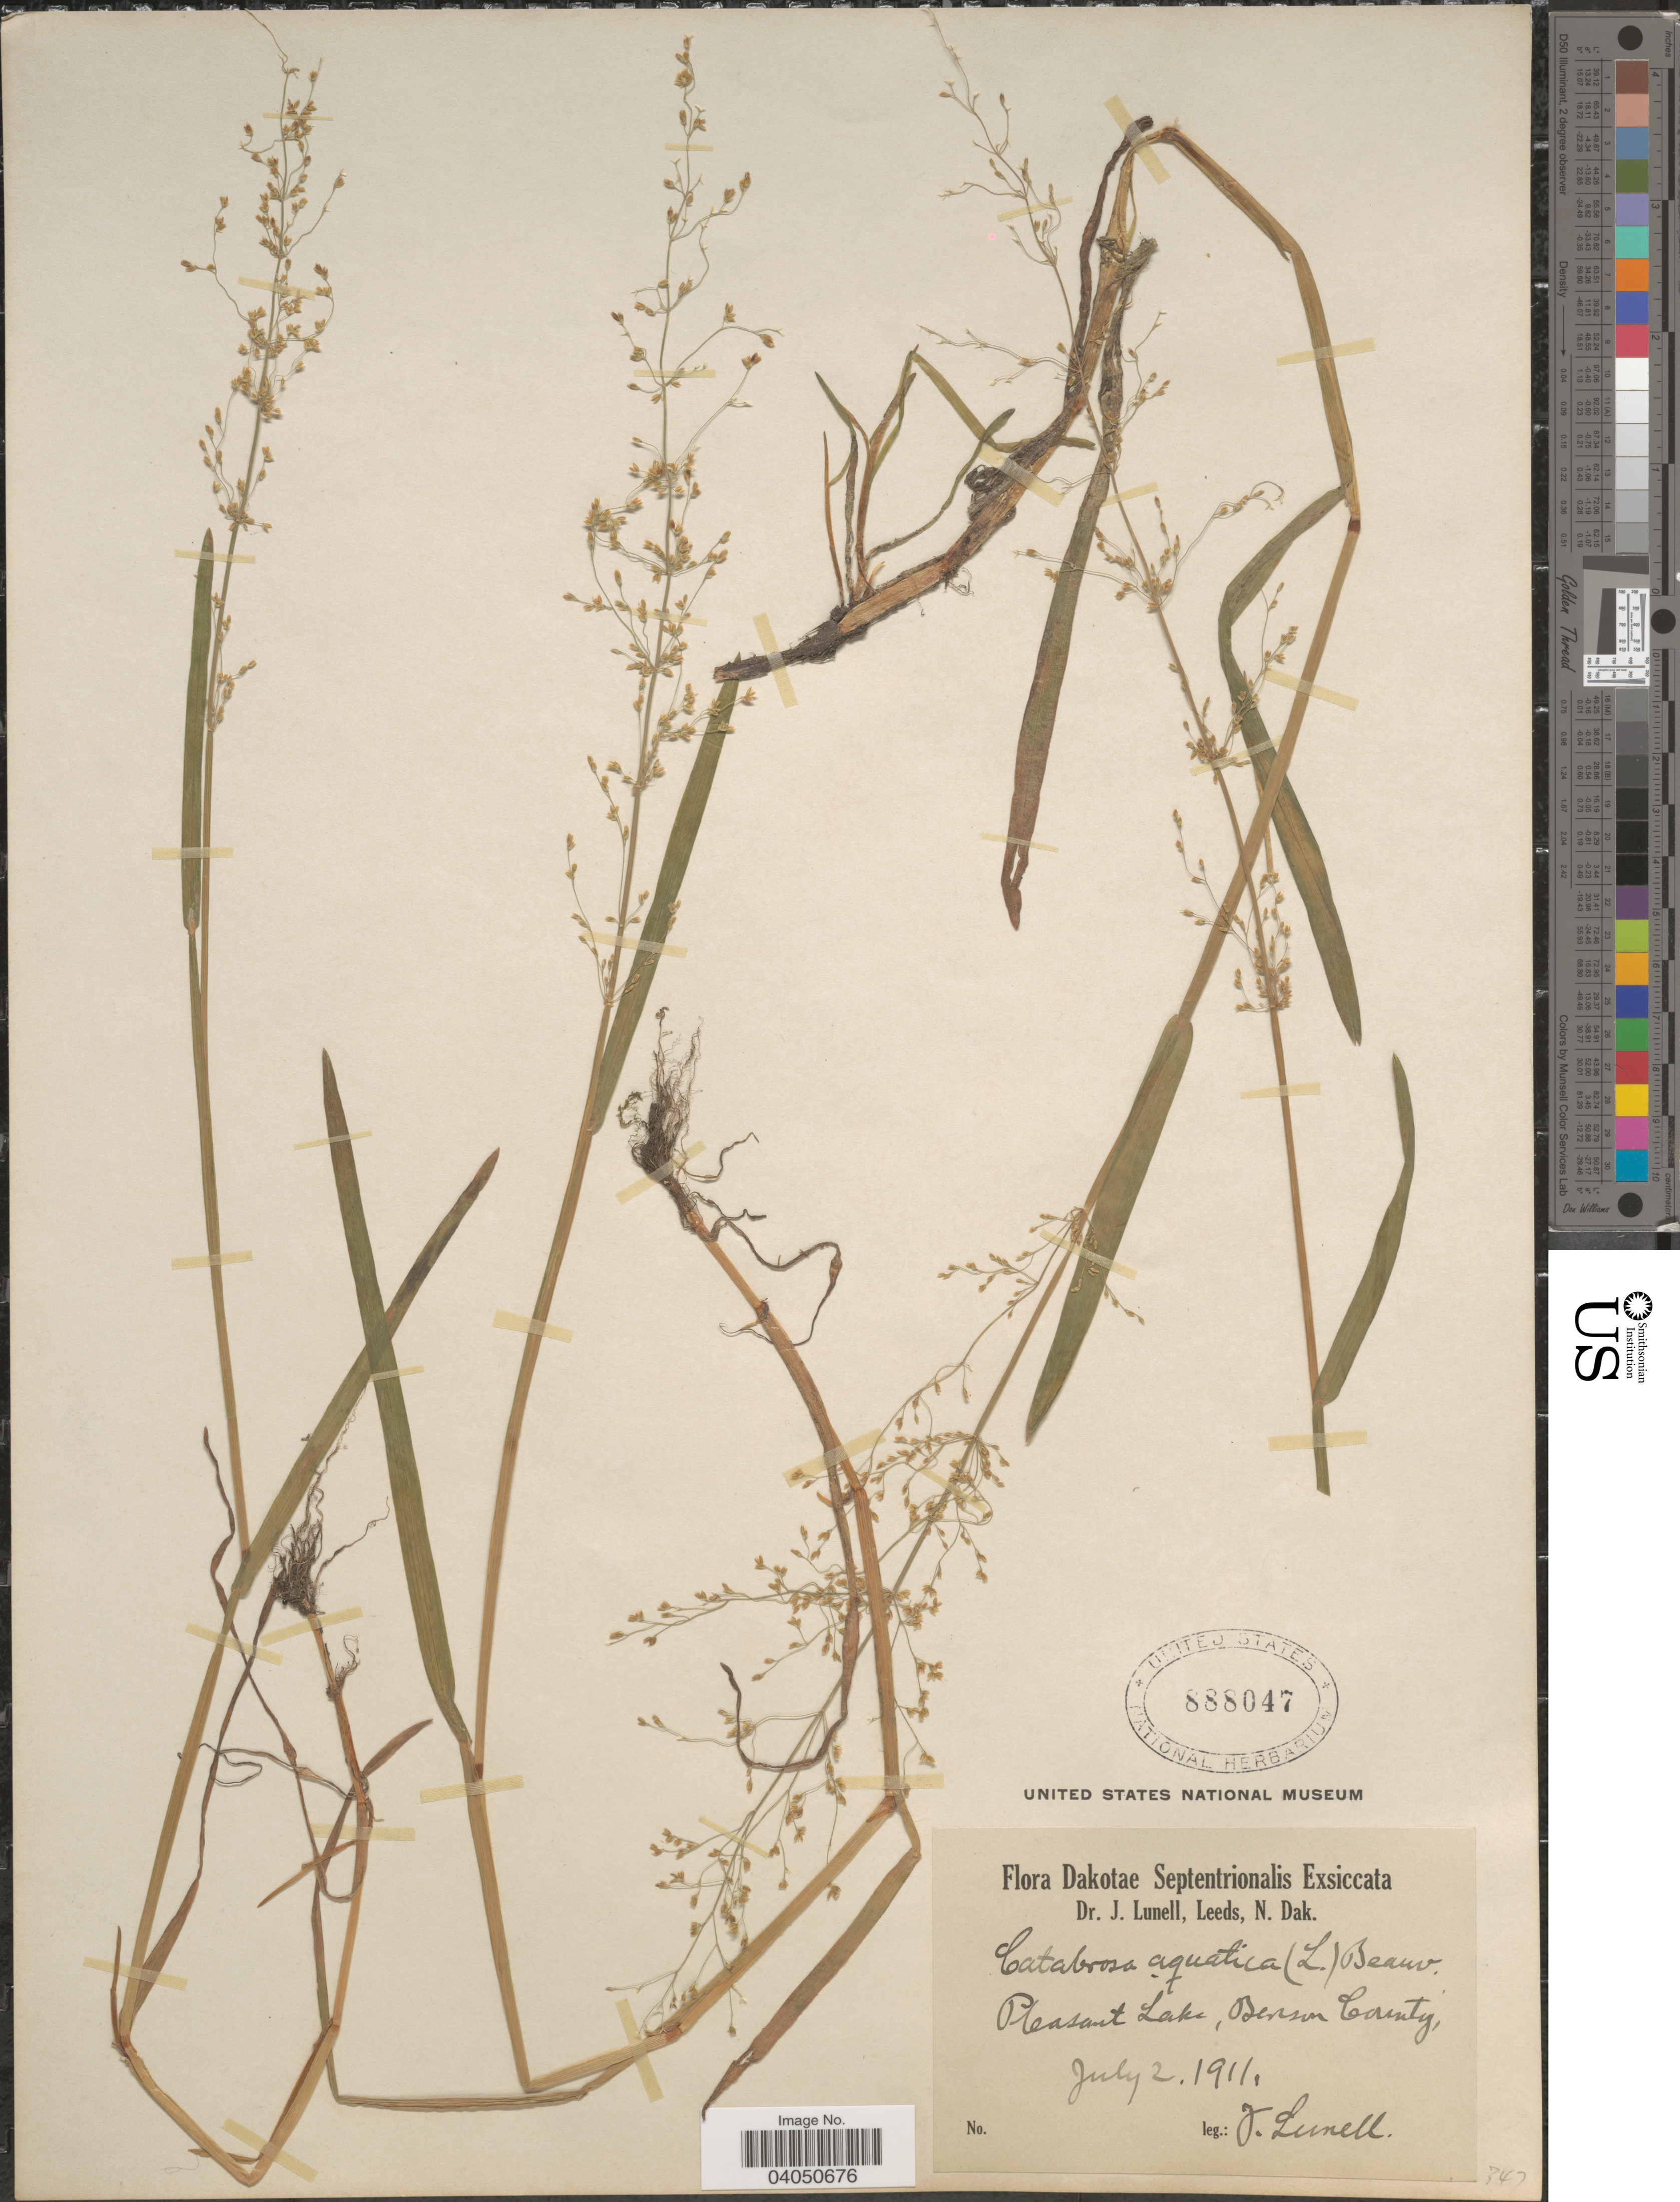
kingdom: Plantae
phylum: Tracheophyta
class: Liliopsida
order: Poales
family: Poaceae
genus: Catabrosa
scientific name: Catabrosa aquatica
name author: (L.) P. Beauv.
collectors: J. Lunell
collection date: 1911-07-02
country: United States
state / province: North Dakota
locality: Dakotae Septentrionalis. Pleasant Lake, Benson County.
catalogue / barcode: US 888047